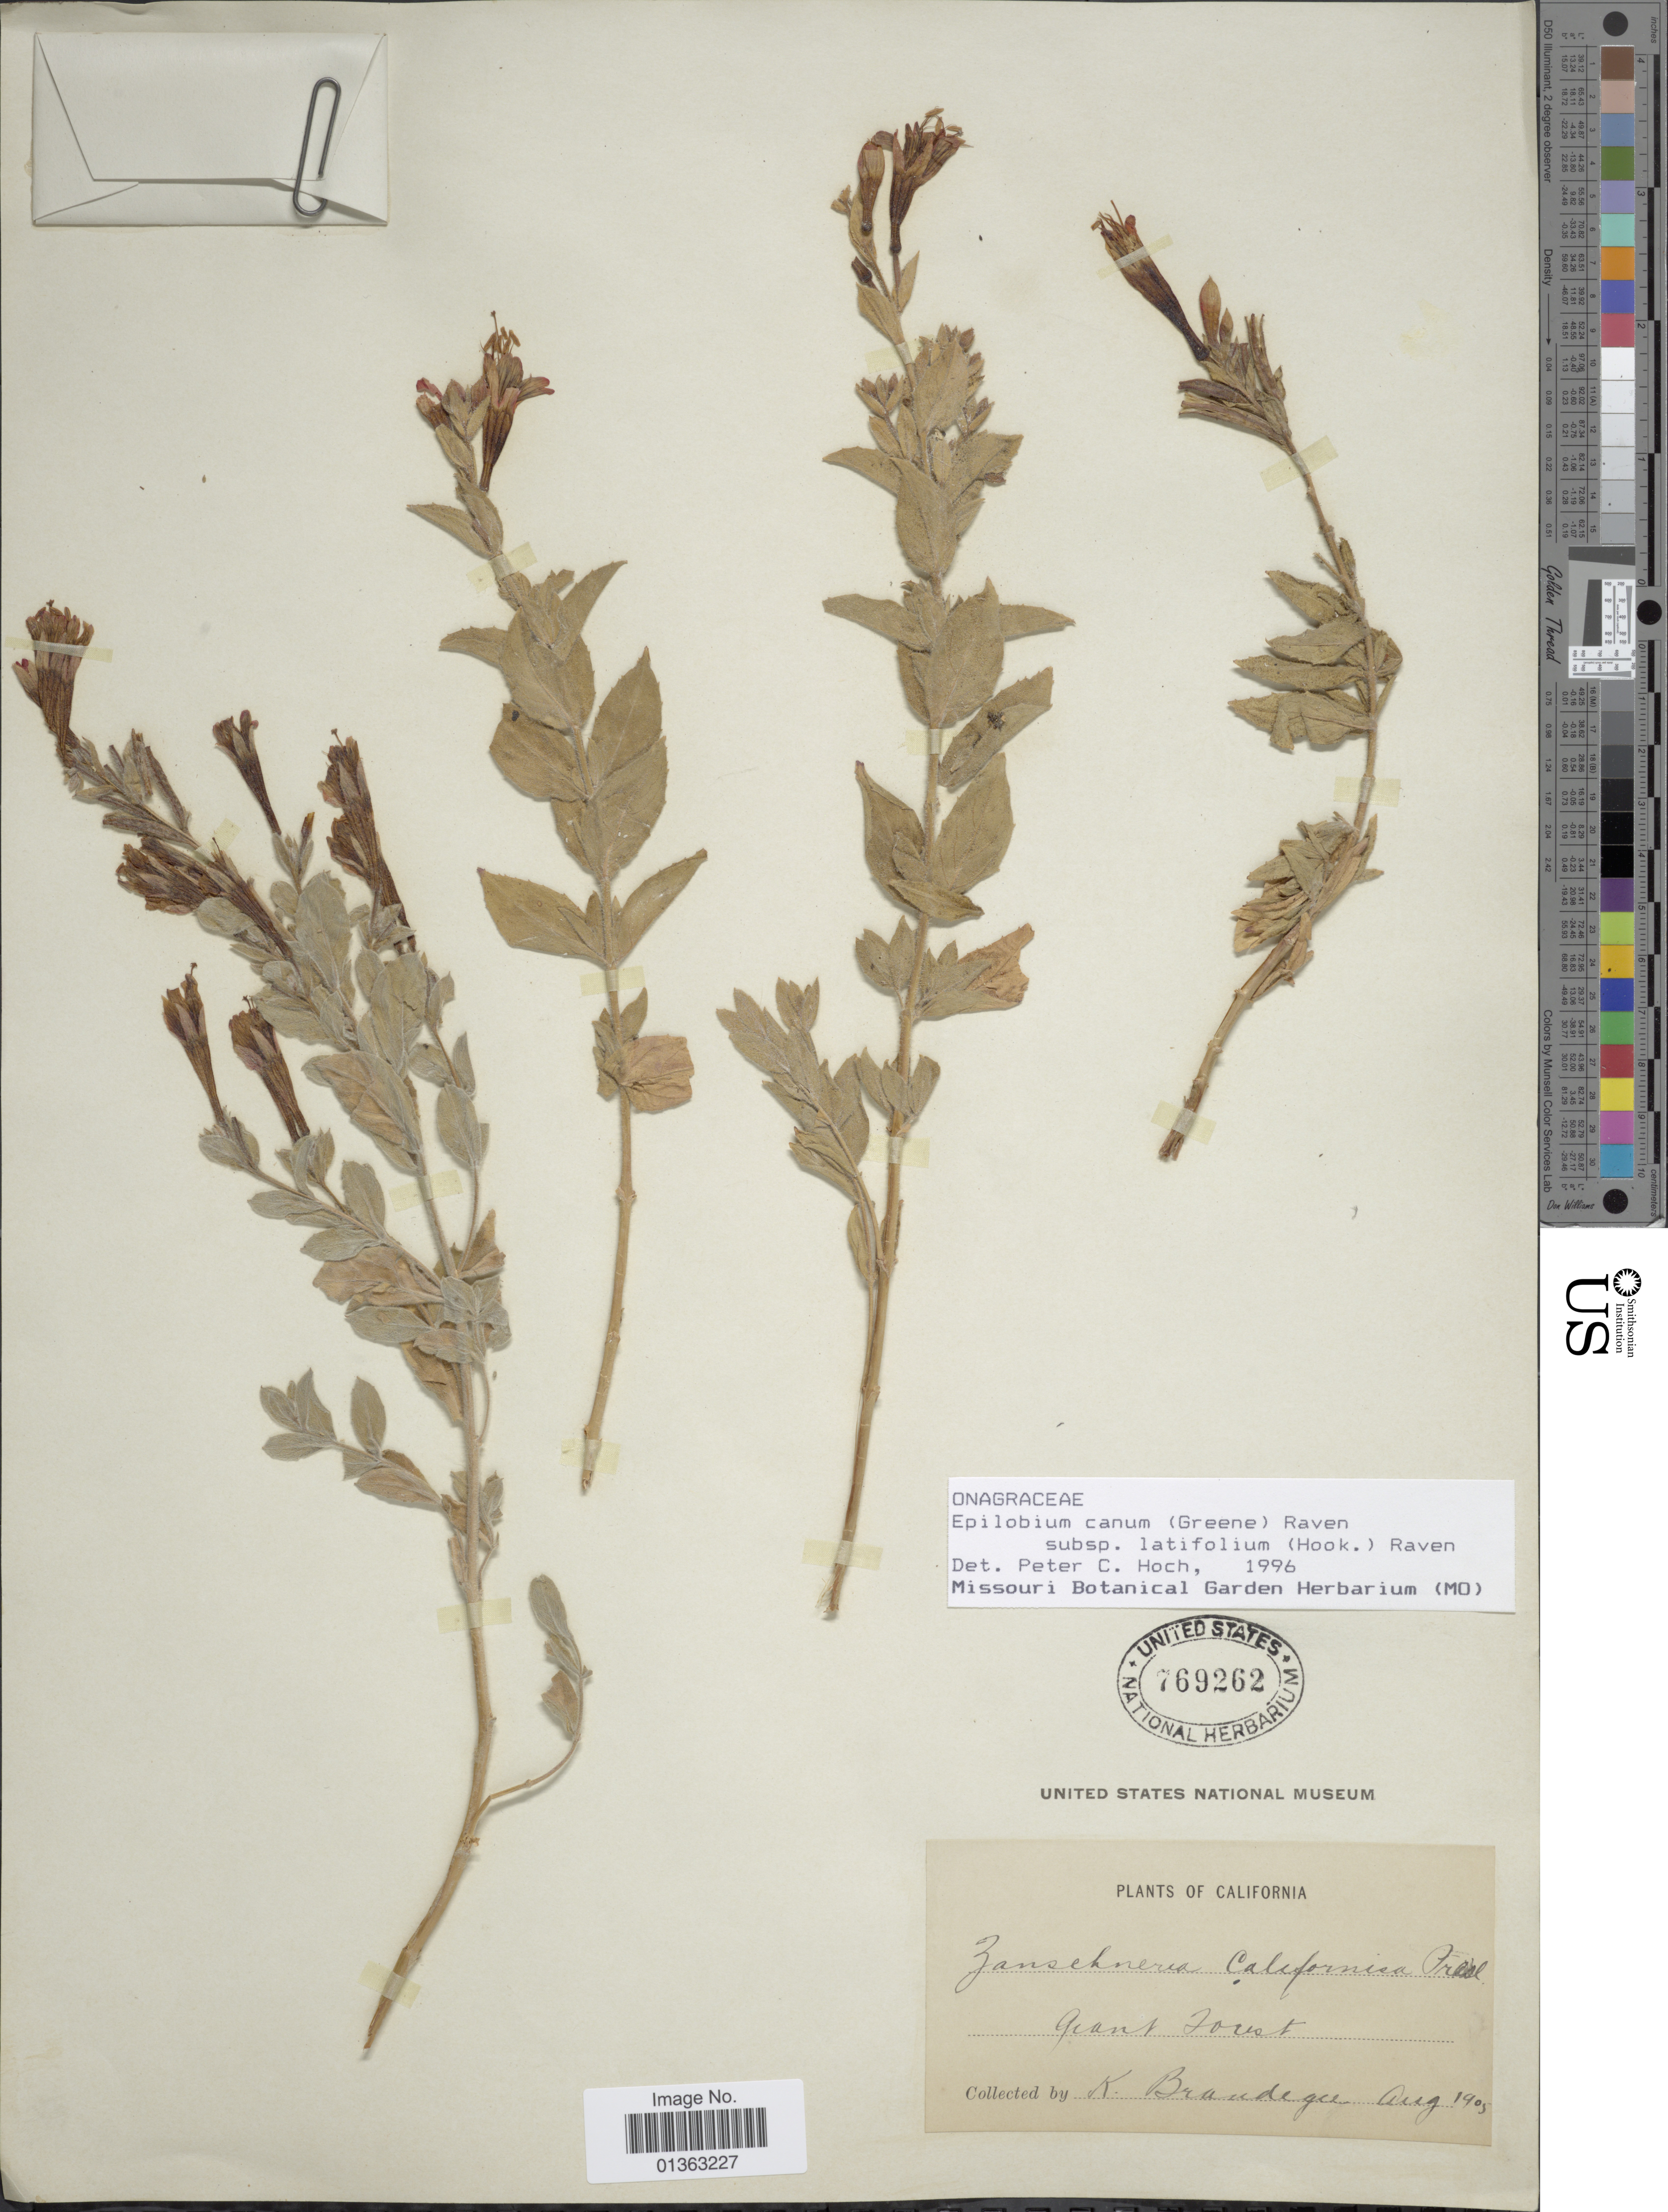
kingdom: Plantae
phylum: Tracheophyta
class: Magnoliopsida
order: Myrtales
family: Onagraceae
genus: Epilobium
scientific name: Epilobium canum subsp. latifolium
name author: (Hook.) P.H. Raven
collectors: K. Brandegee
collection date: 1905-08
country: United States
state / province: California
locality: Grant Forest.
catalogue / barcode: US 769262